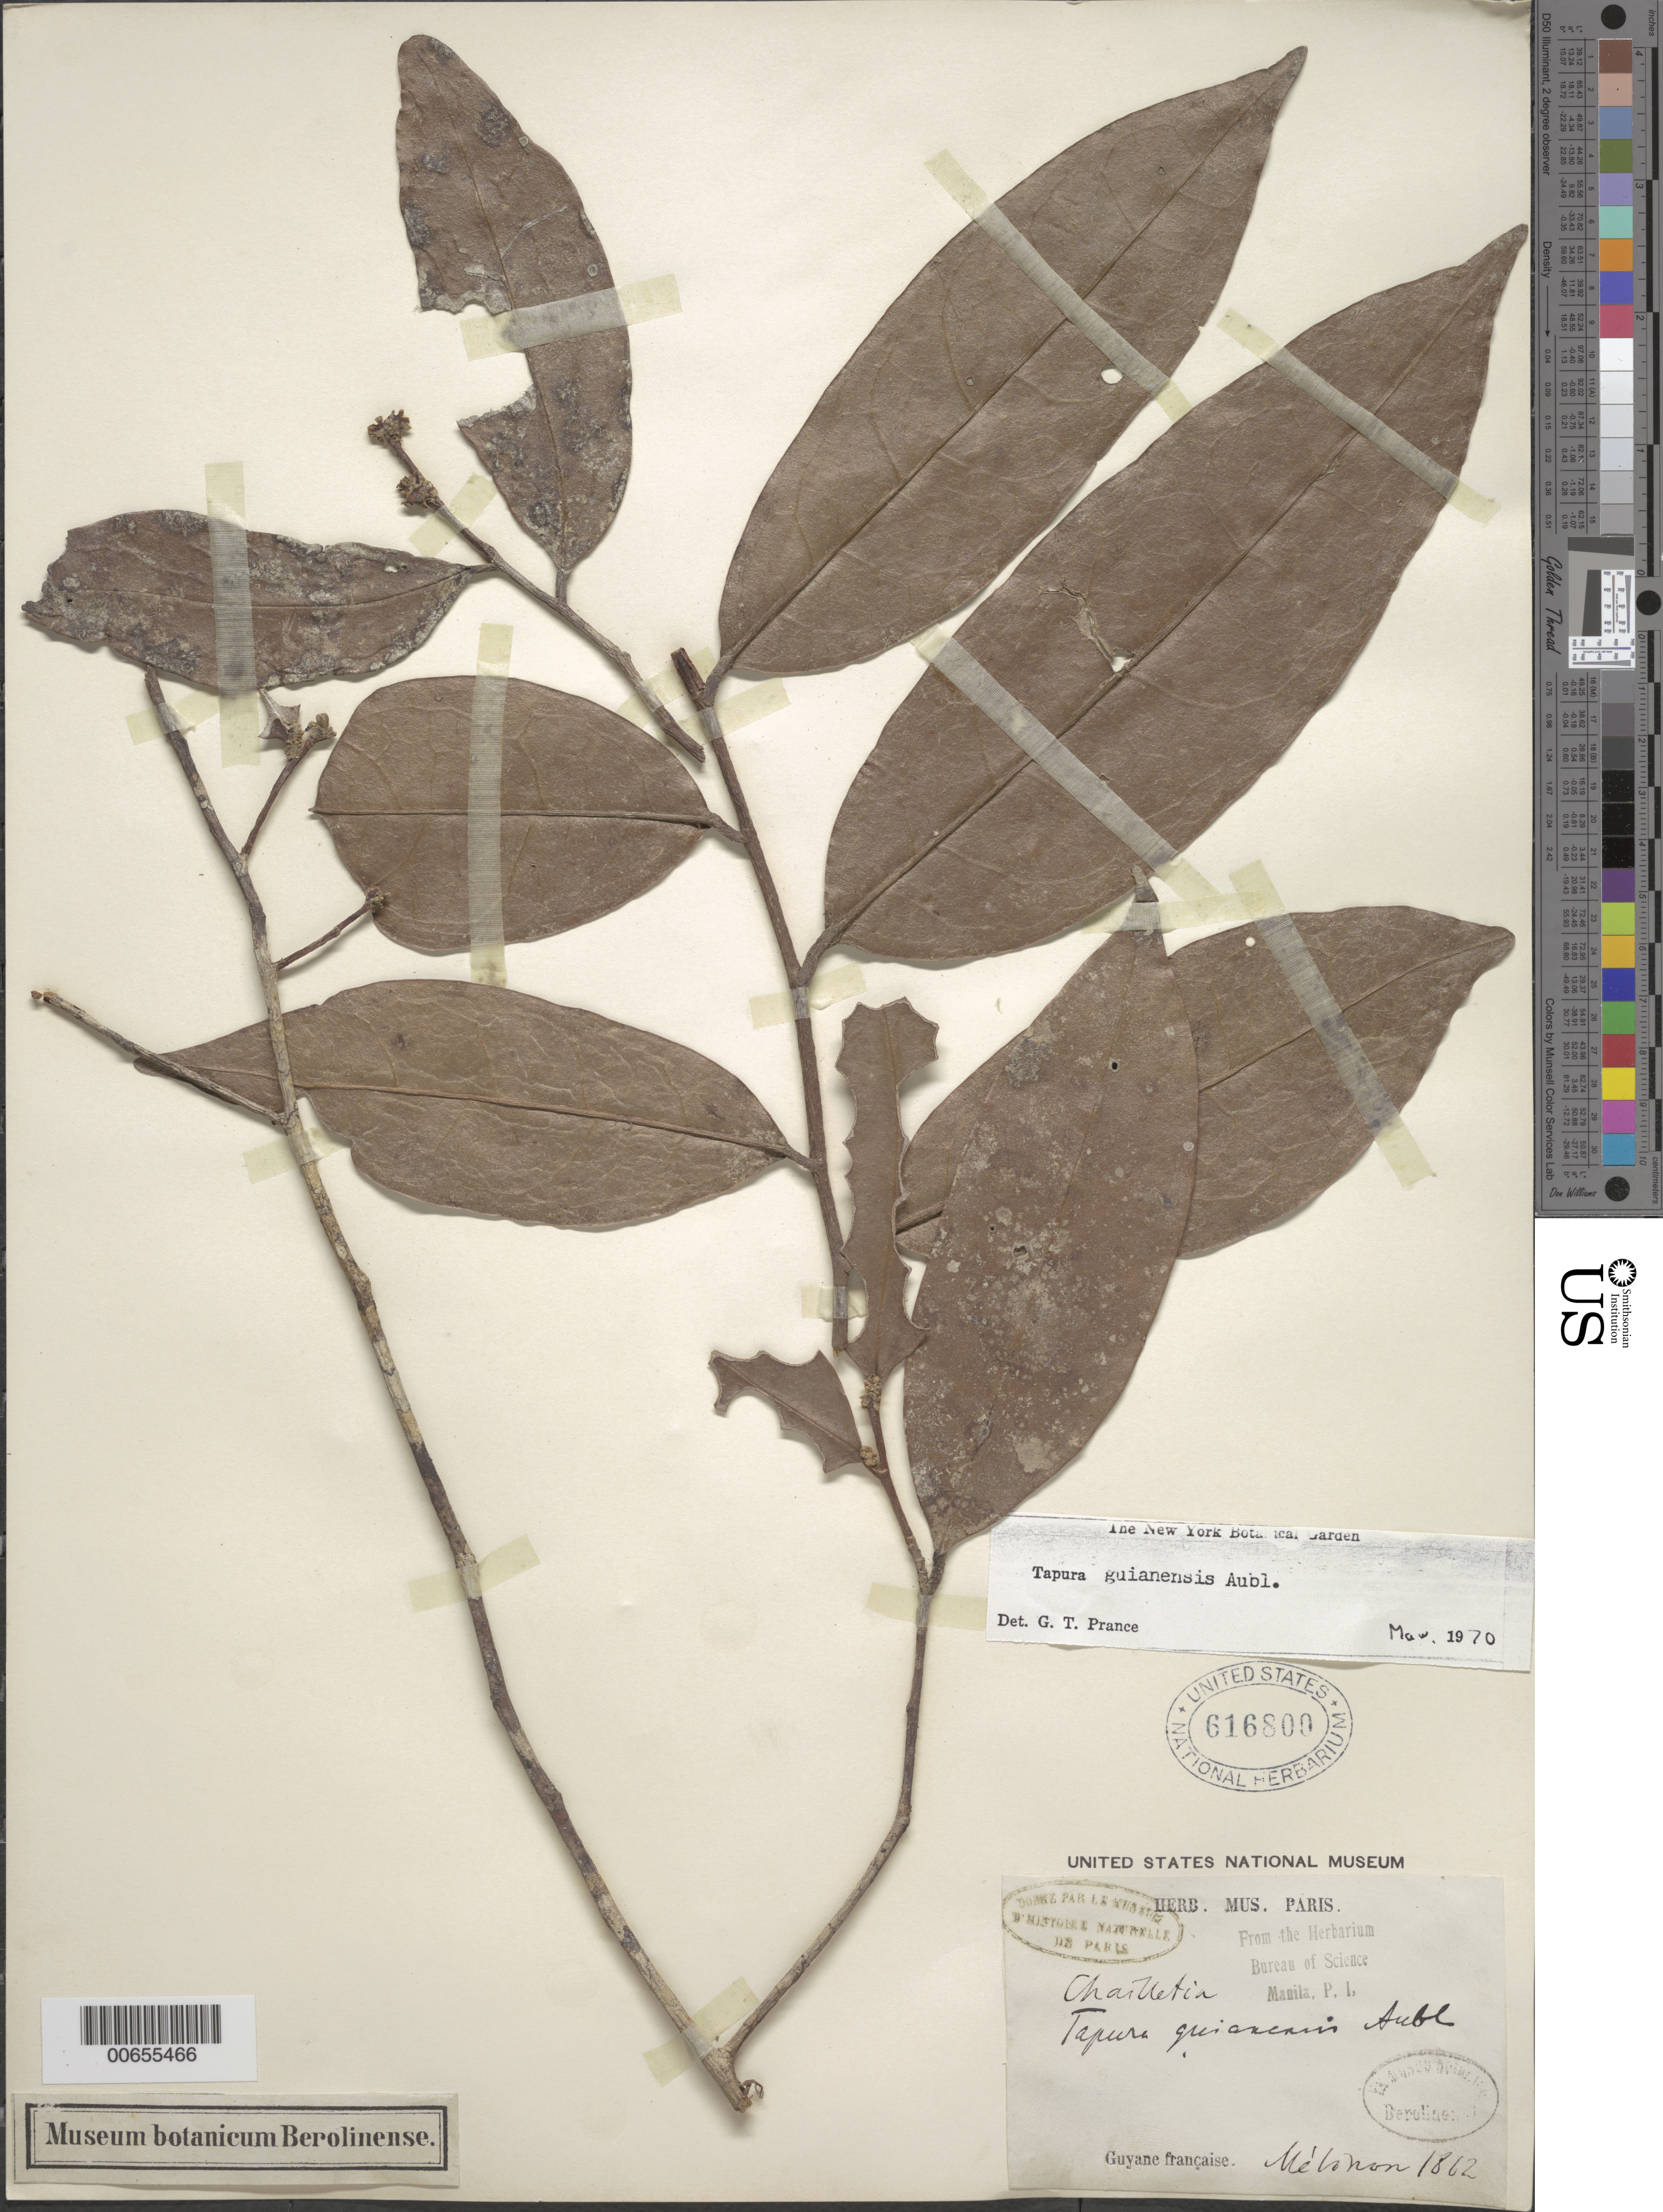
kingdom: Plantae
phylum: Tracheophyta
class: Magnoliopsida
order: Malpighiales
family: Dichapetalaceae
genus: Tapura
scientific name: Tapura guianensis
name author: Aubl.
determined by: Prance, G. T.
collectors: E. Mélinon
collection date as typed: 1862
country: French Guiana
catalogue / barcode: US 616800